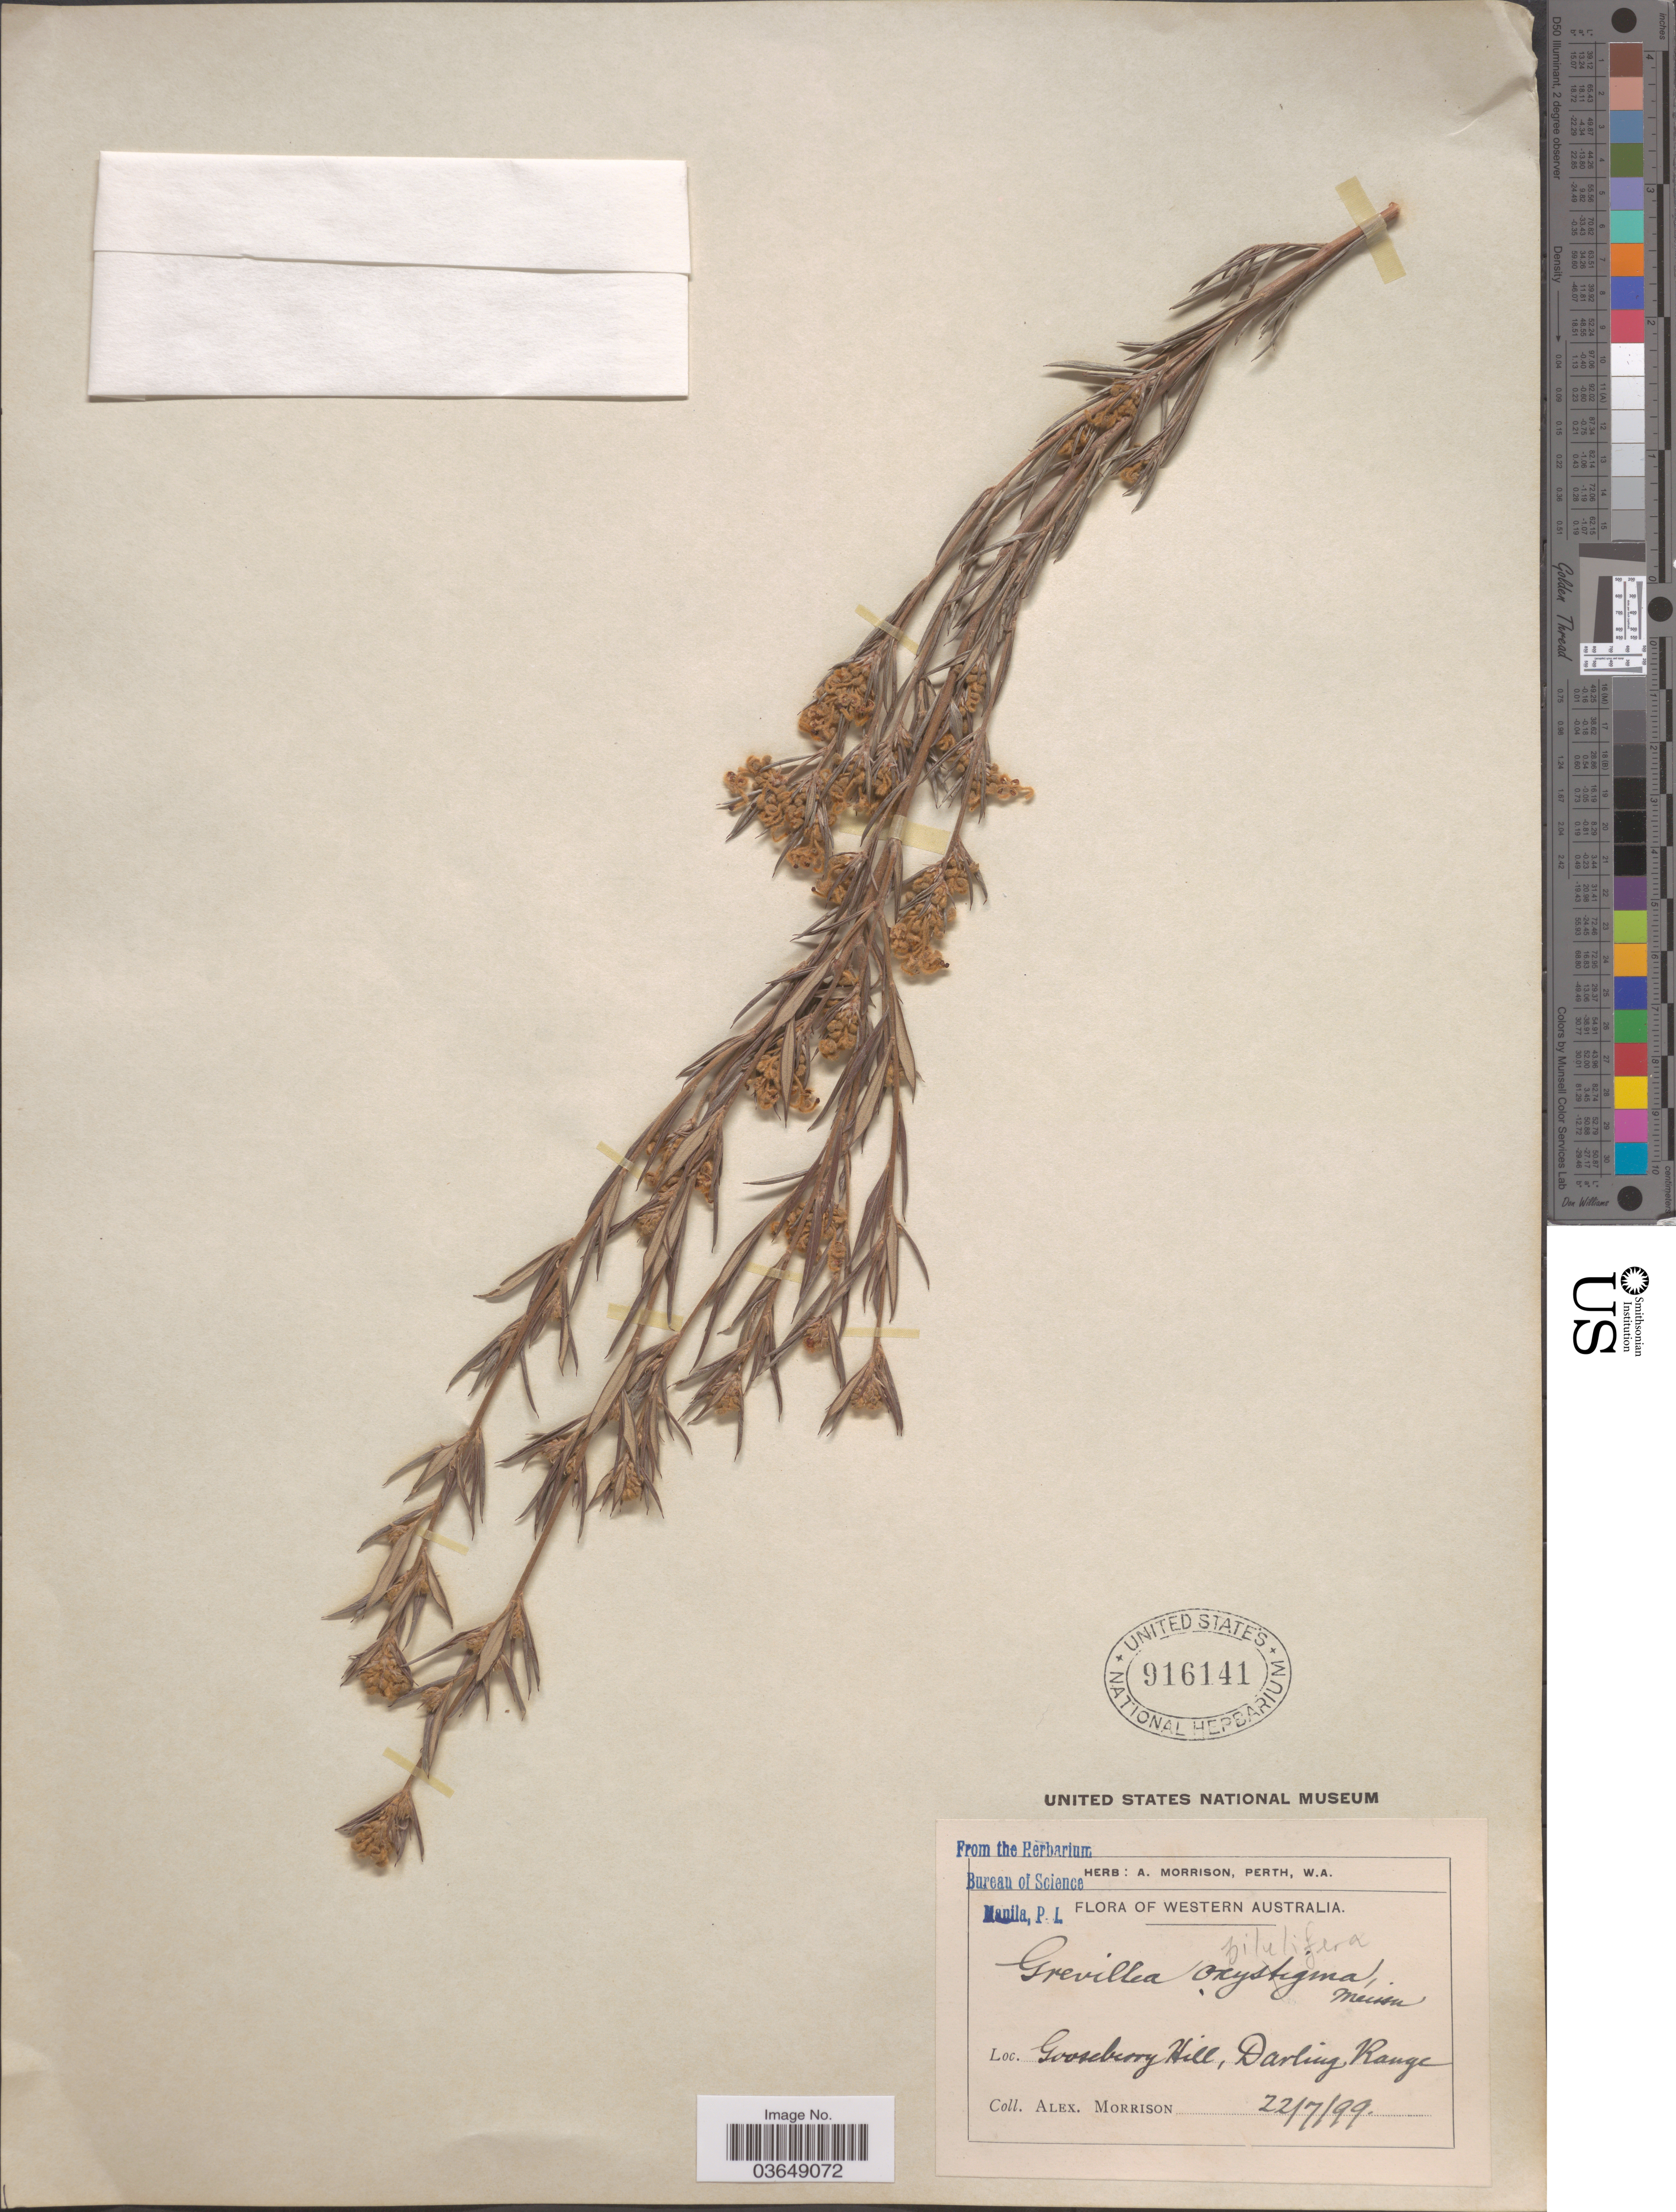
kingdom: Plantae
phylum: Tracheophyta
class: Magnoliopsida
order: Proteales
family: Proteaceae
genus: Grevillea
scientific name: Grevillea pilulifera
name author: (Lindl.) Druce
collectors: A. Morrison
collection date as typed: Transcribed d/m/y: 22/7/99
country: Australia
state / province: Western Australia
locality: Gooseberry Hill, Darling Range.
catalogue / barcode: US 916141